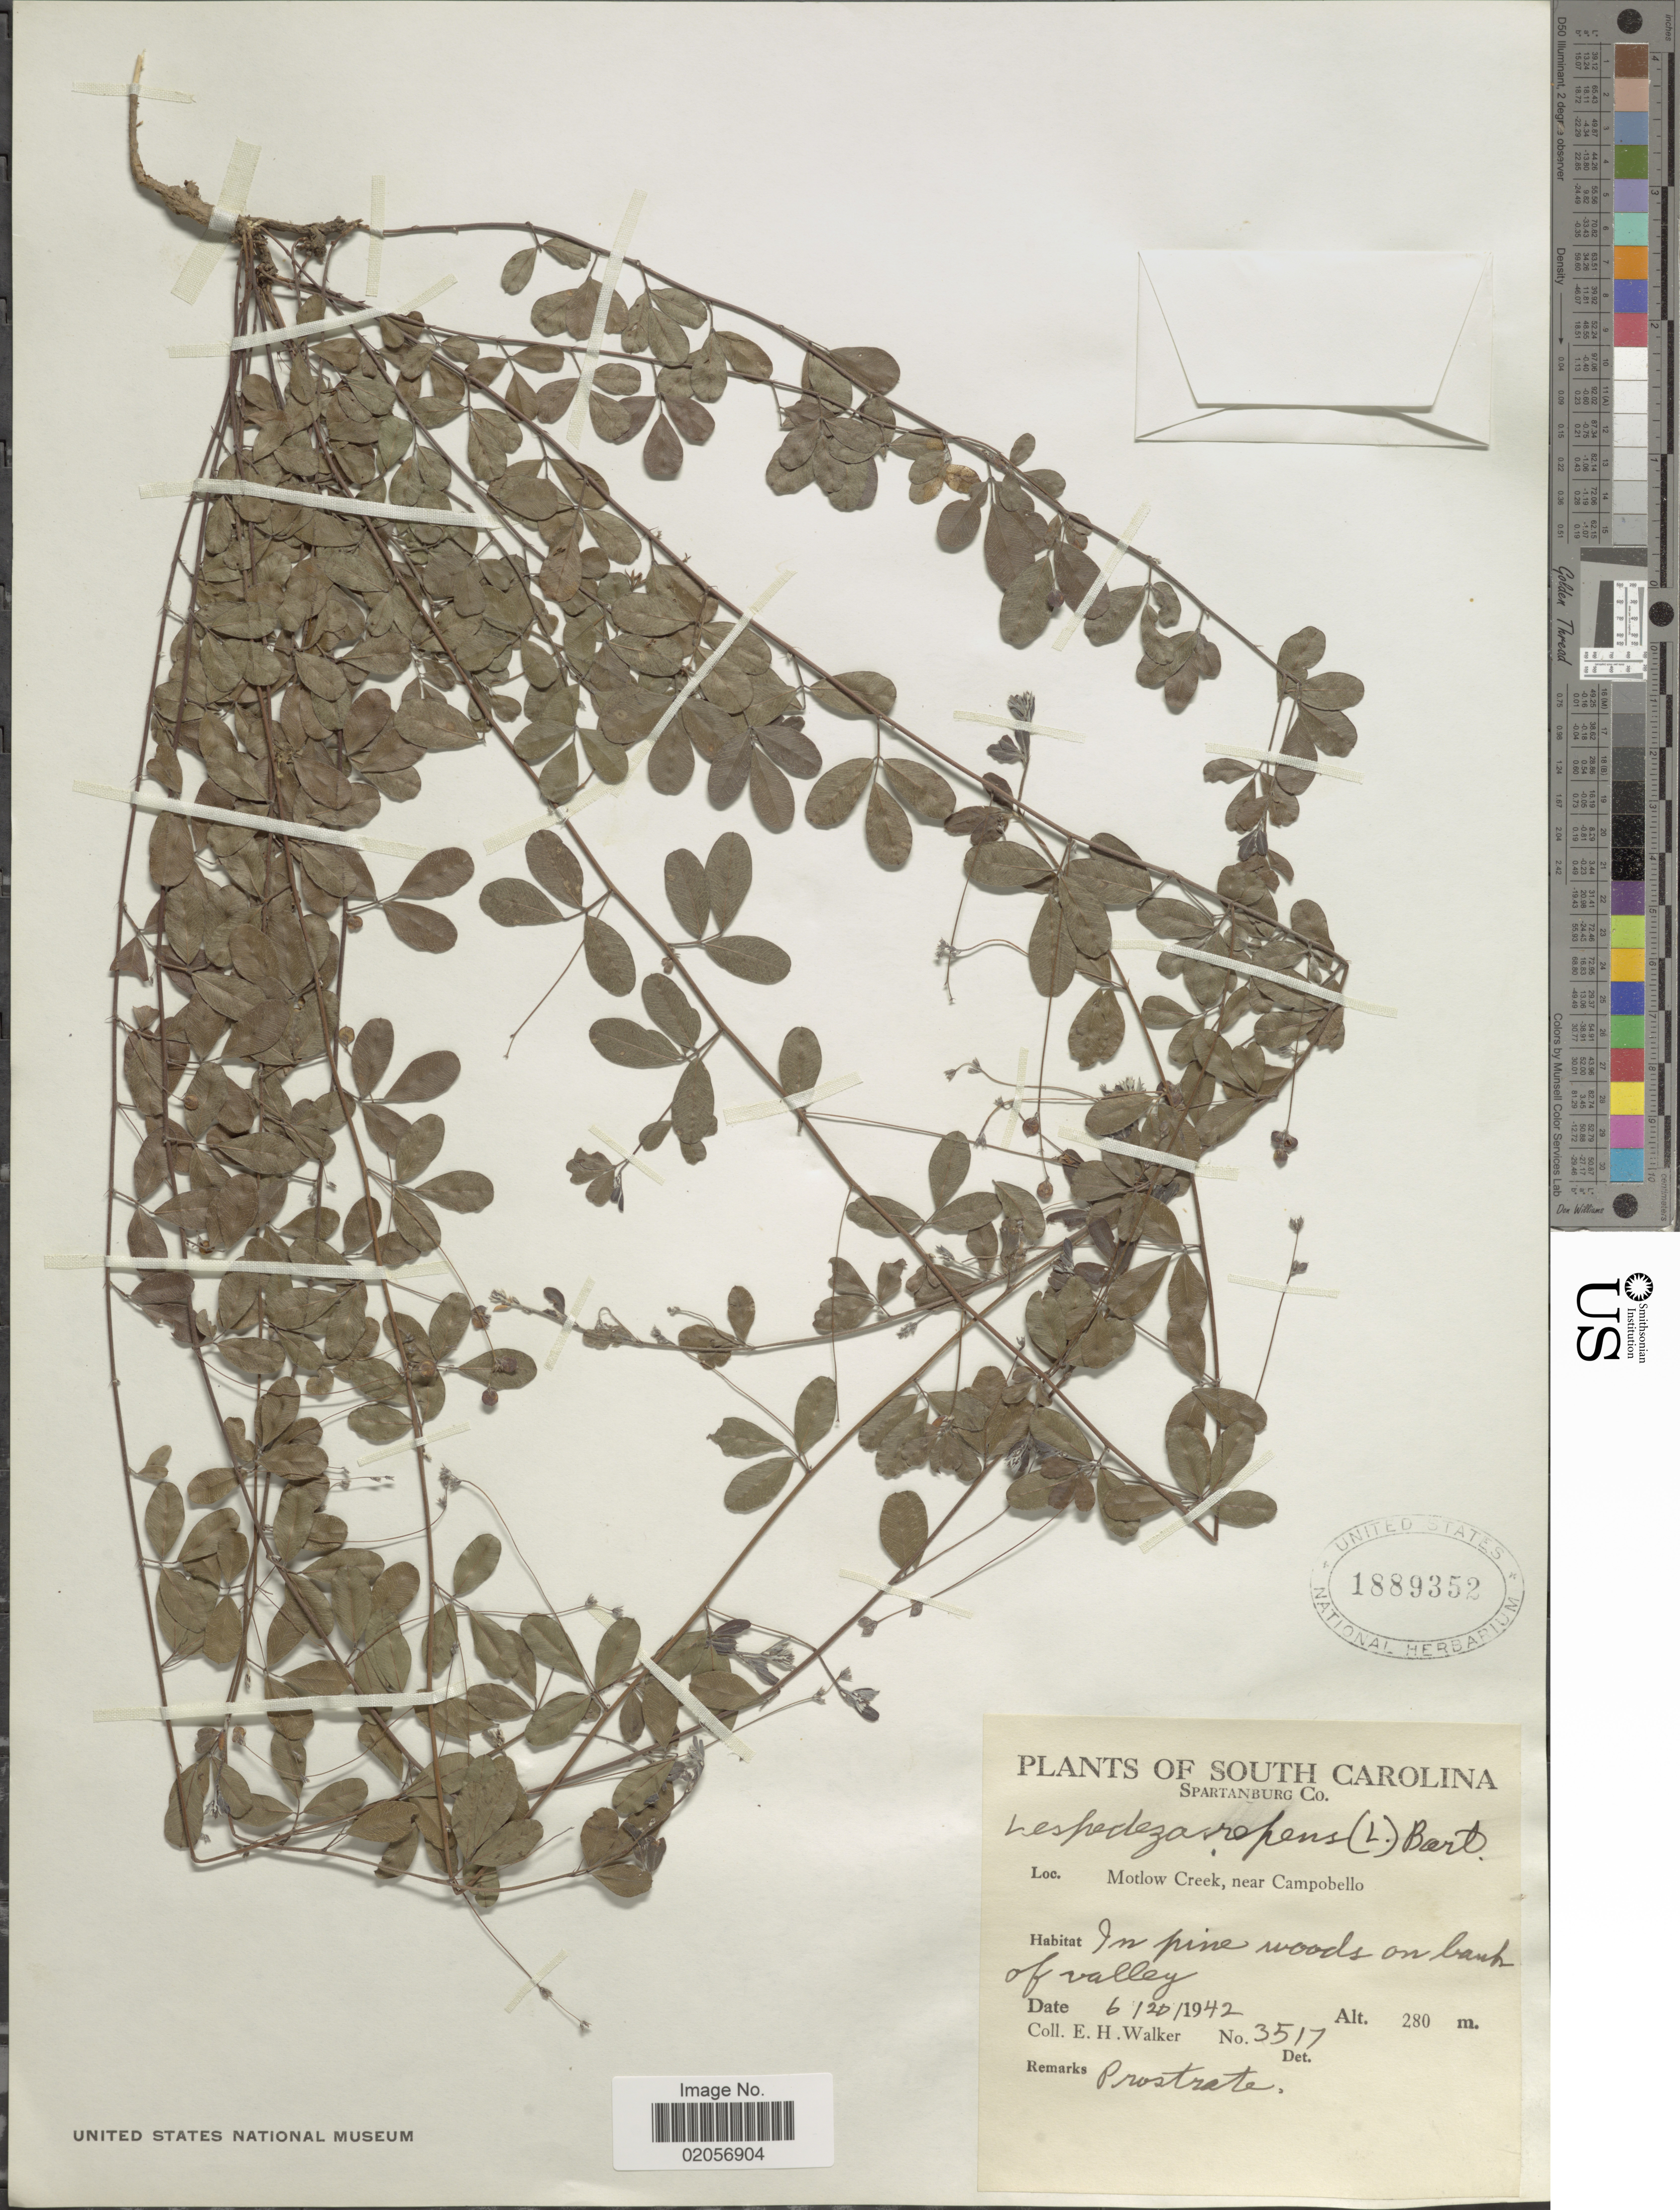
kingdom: Plantae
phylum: Tracheophyta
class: Magnoliopsida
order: Fabales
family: Fabaceae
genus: Lespedeza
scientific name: Lespedeza repens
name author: (L.) W.P.C. Barton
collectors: E. H. Walker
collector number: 3517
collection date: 1942-06-20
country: United States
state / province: South Carolina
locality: Spartanburg Co. Motlow Creek, near Campobello. In pine woods on bank of valley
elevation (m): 280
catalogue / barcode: US 1889352